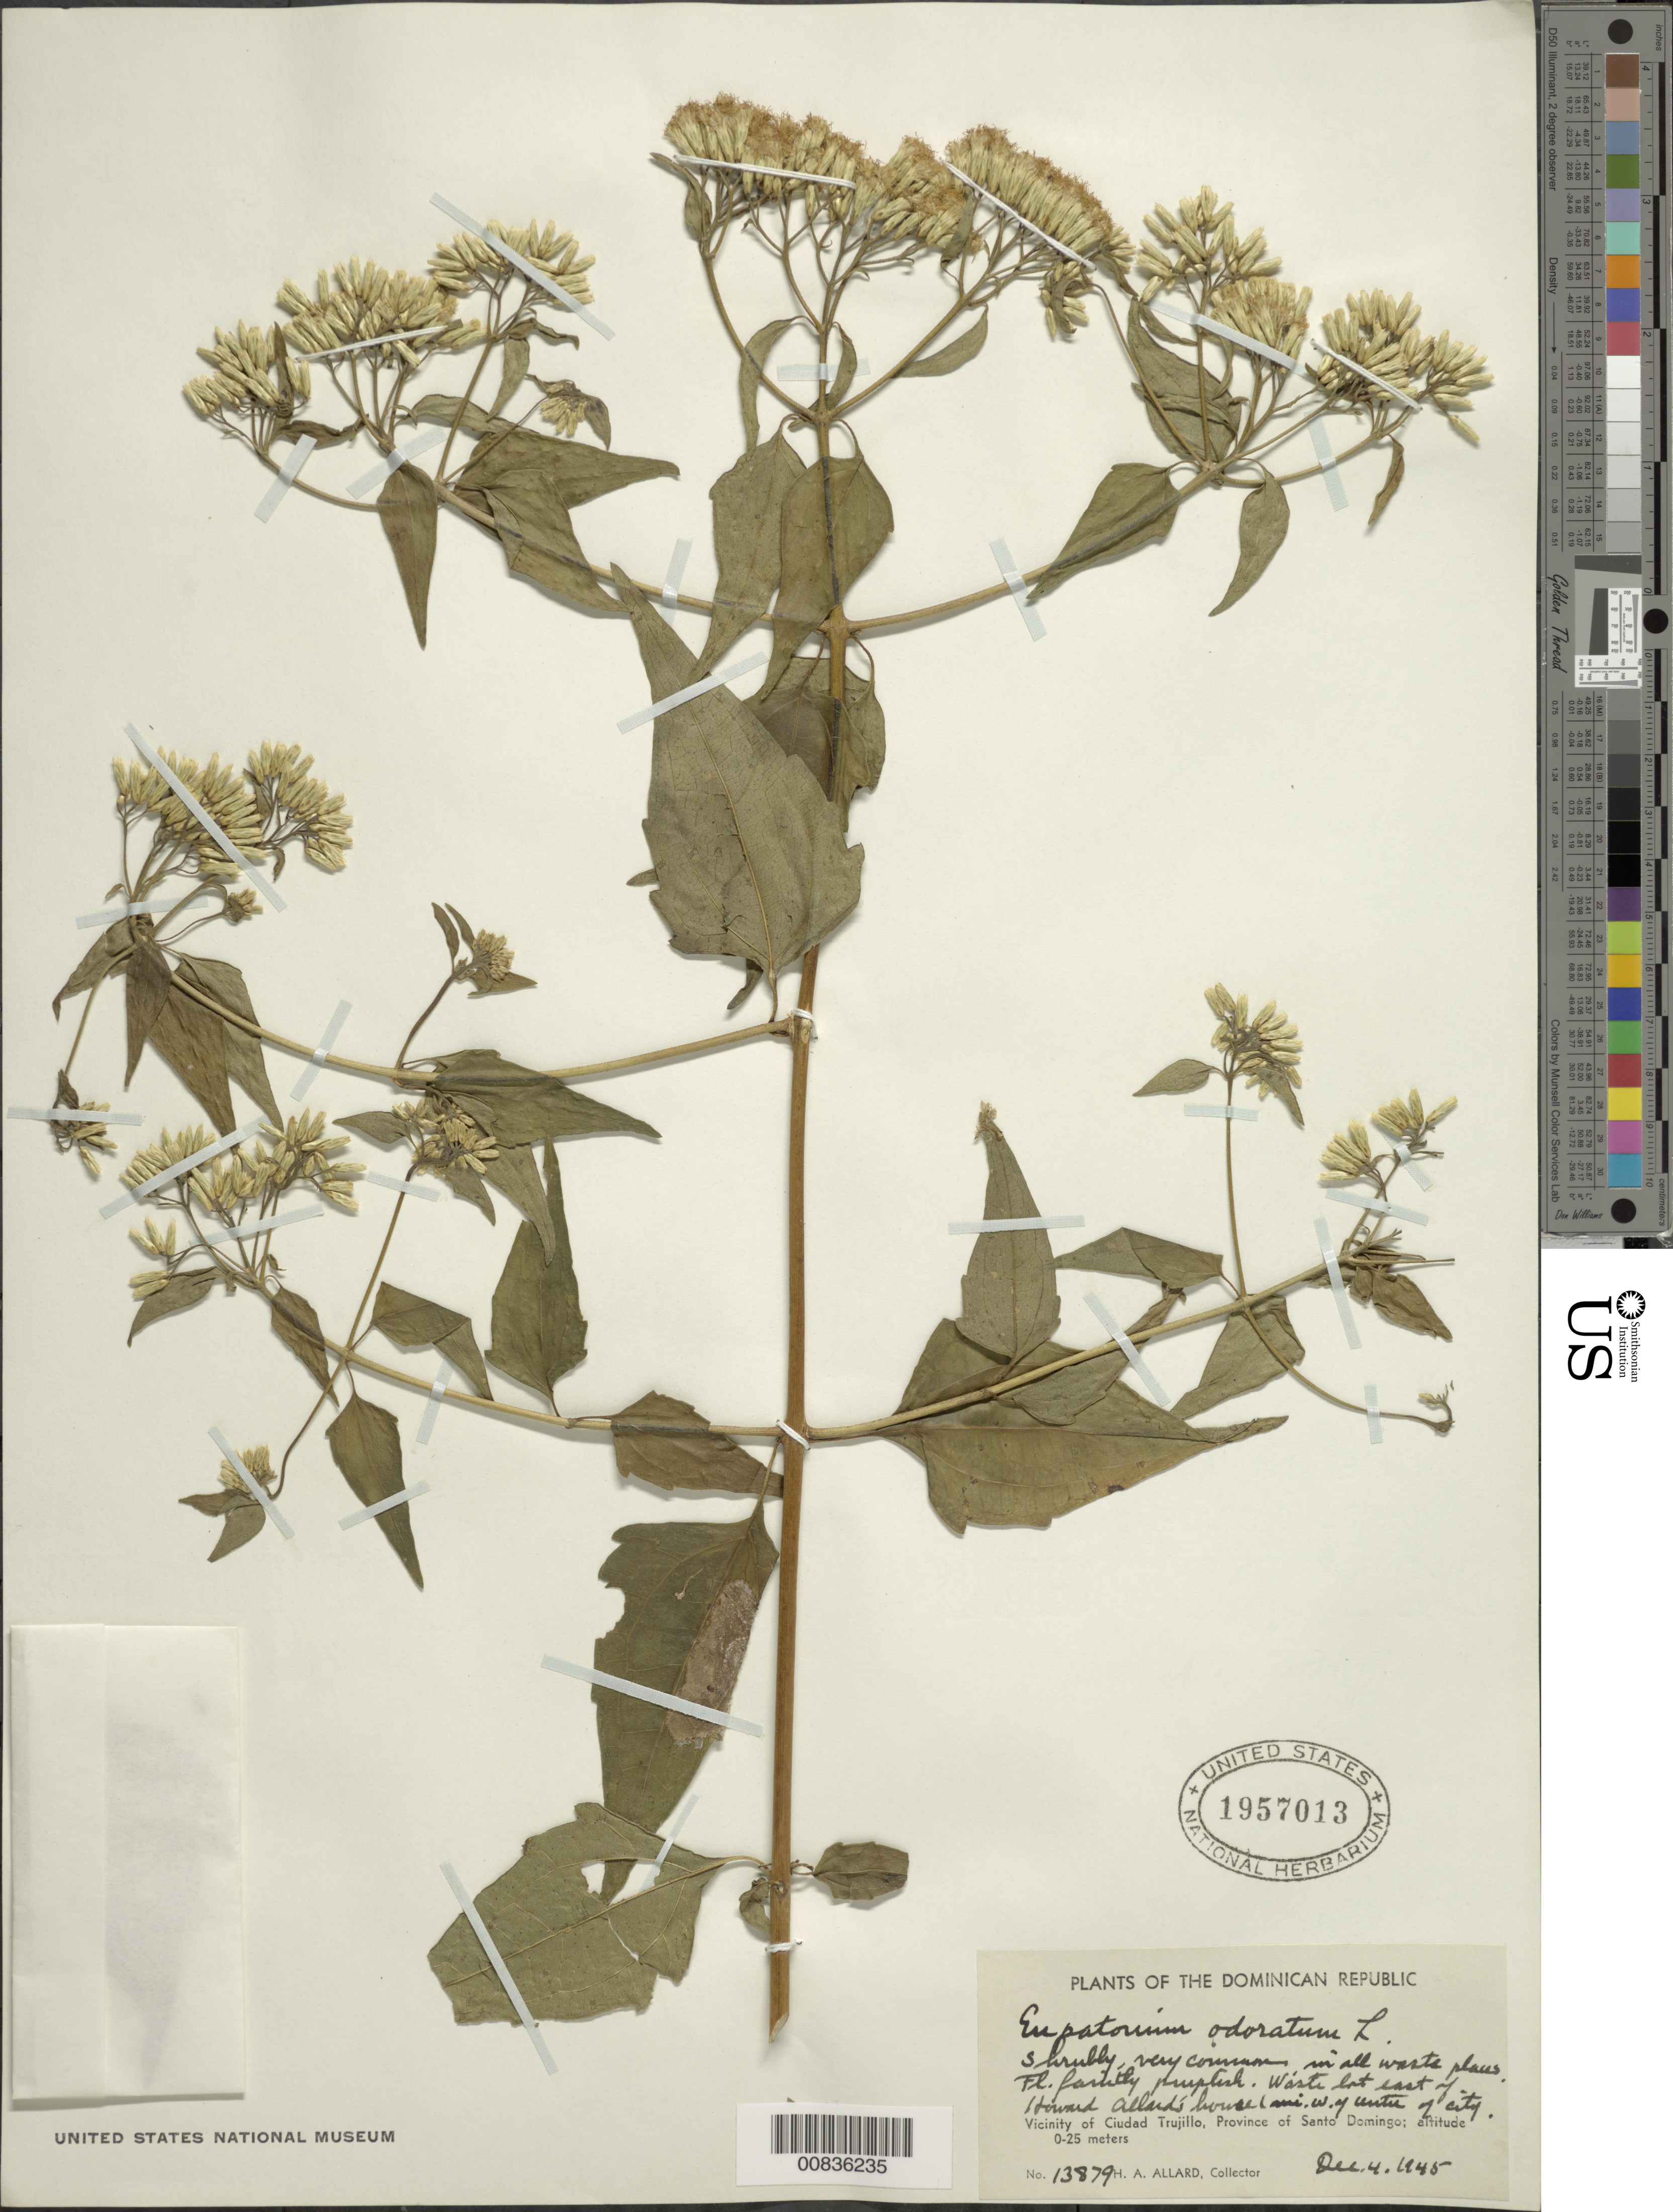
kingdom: Plantae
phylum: Tracheophyta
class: Magnoliopsida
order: Asterales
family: Asteraceae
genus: Chromolaena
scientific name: Chromolaena odorata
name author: (L.) R.M. King & H. Rob.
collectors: H. A. Allard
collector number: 13879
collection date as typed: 04 Dec 1945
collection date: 1945-12-04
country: Dominican Republic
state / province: Distrito Nacional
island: Hispaniola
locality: Vicinity of Santo Domingo City, E of Howard Allard's home, 1 mile W of center of city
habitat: In all waste places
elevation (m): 0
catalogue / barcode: US 1957013